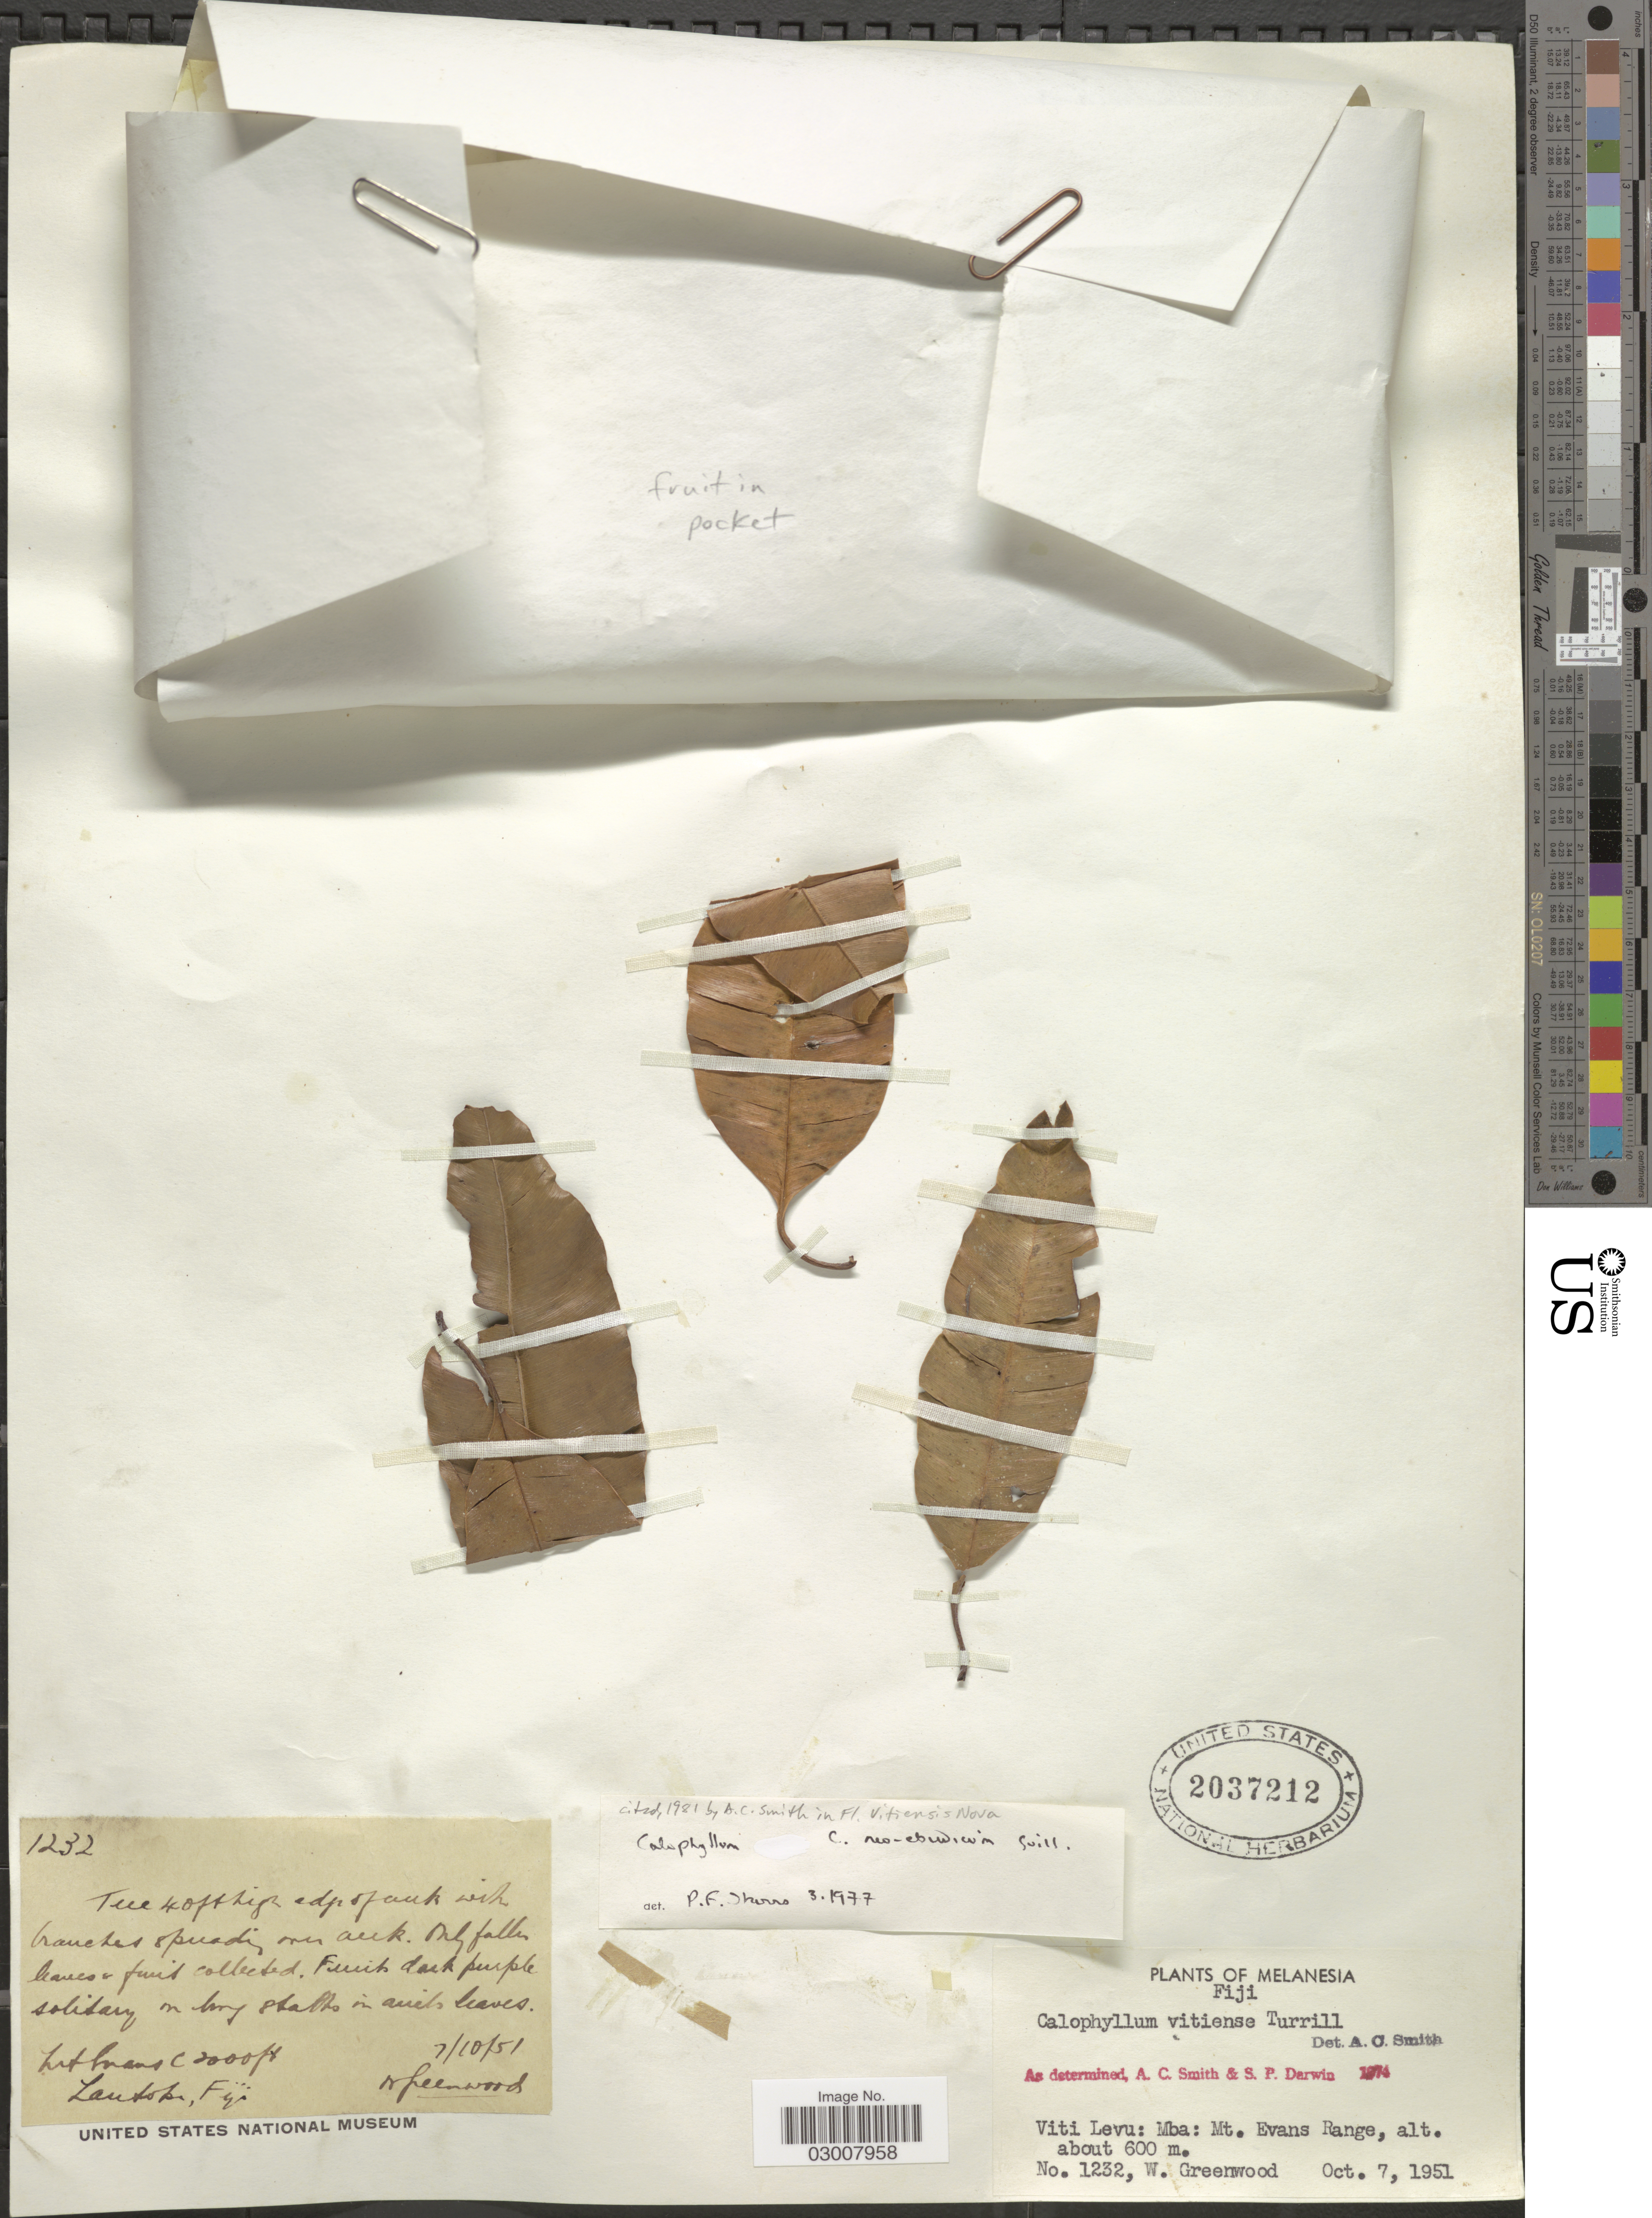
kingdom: Plantae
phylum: Tracheophyta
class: Magnoliopsida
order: Malpighiales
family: Calophyllaceae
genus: Calophyllum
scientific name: Calophyllum neoebudicum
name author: Guillaumin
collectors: W. Greenwood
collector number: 1232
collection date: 1951-10-07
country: Fiji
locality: Viti Levu: Mba: Mt. Evans Range.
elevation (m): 600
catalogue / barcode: US 2037212